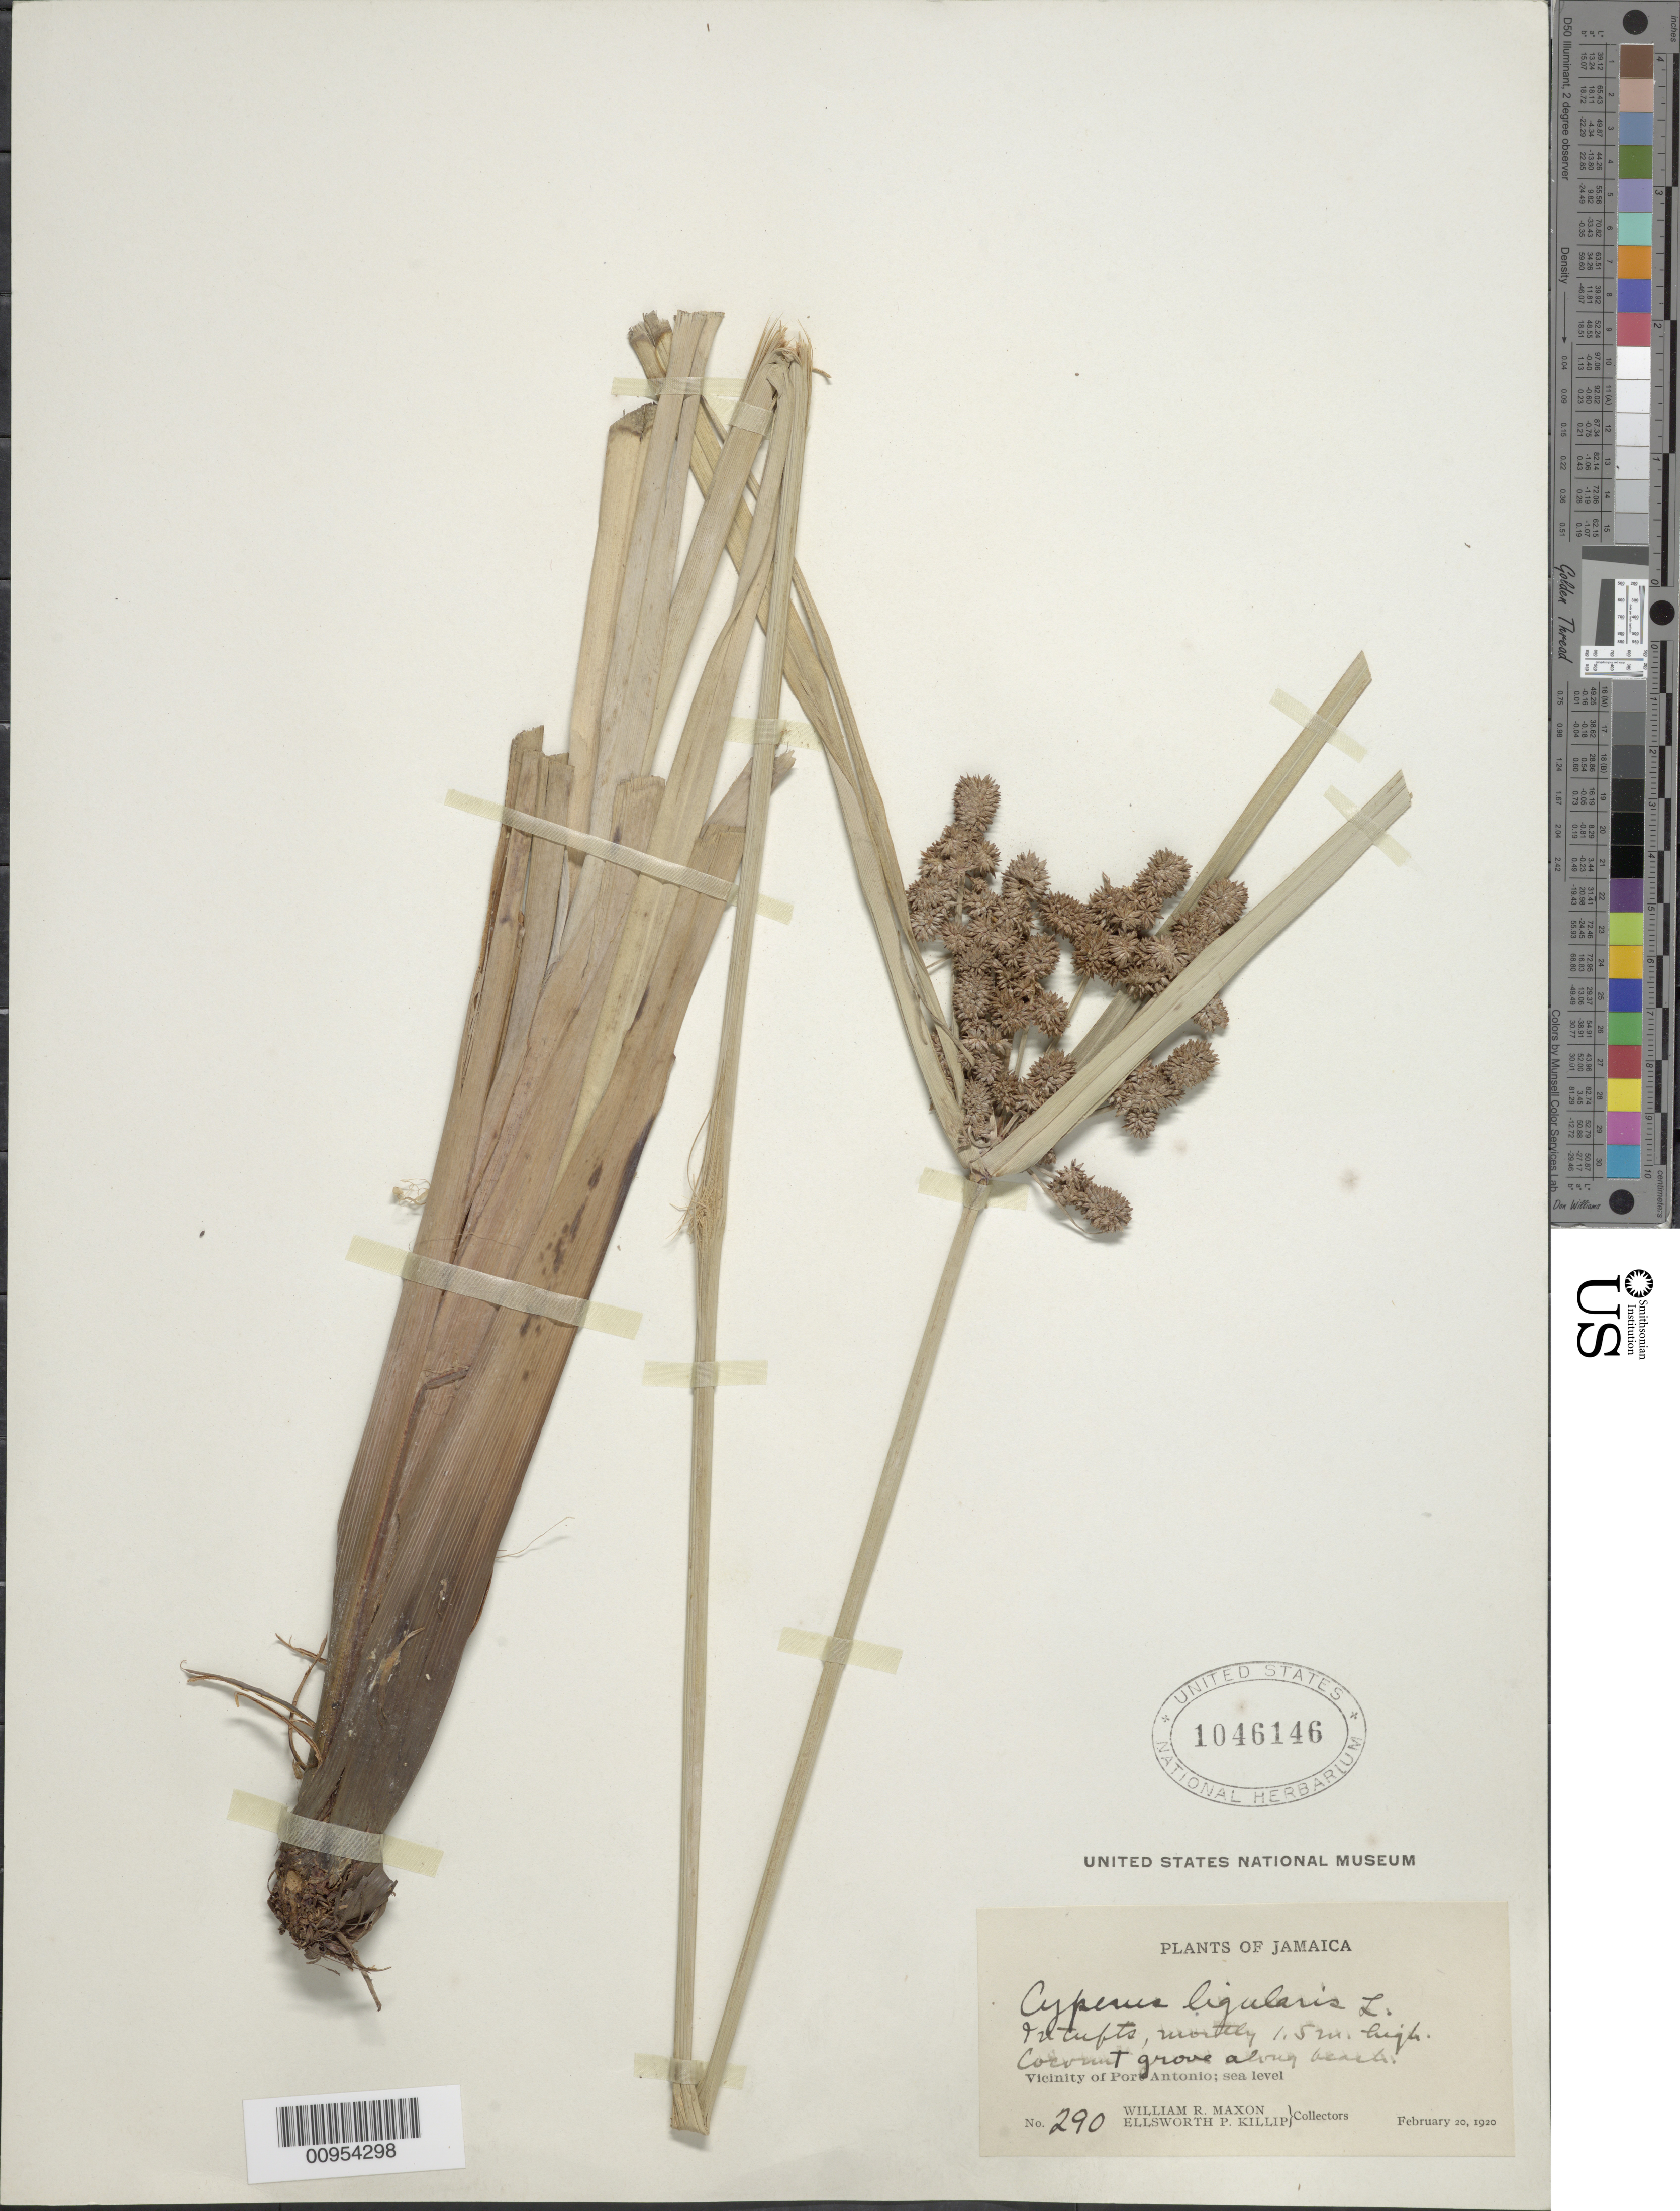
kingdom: Plantae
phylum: Tracheophyta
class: Liliopsida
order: Poales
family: Cyperaceae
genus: Cyperus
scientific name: Cyperus ligularis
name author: L.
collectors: W. R. Maxon & E. P. Killip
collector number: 290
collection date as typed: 20 Feb 1920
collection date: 1920-02-20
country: Jamaica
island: Jamaica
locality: Vicinity of Port Antonio, coconut grove along beach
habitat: Coconut grove along beach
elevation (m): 0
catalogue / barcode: US 1046146